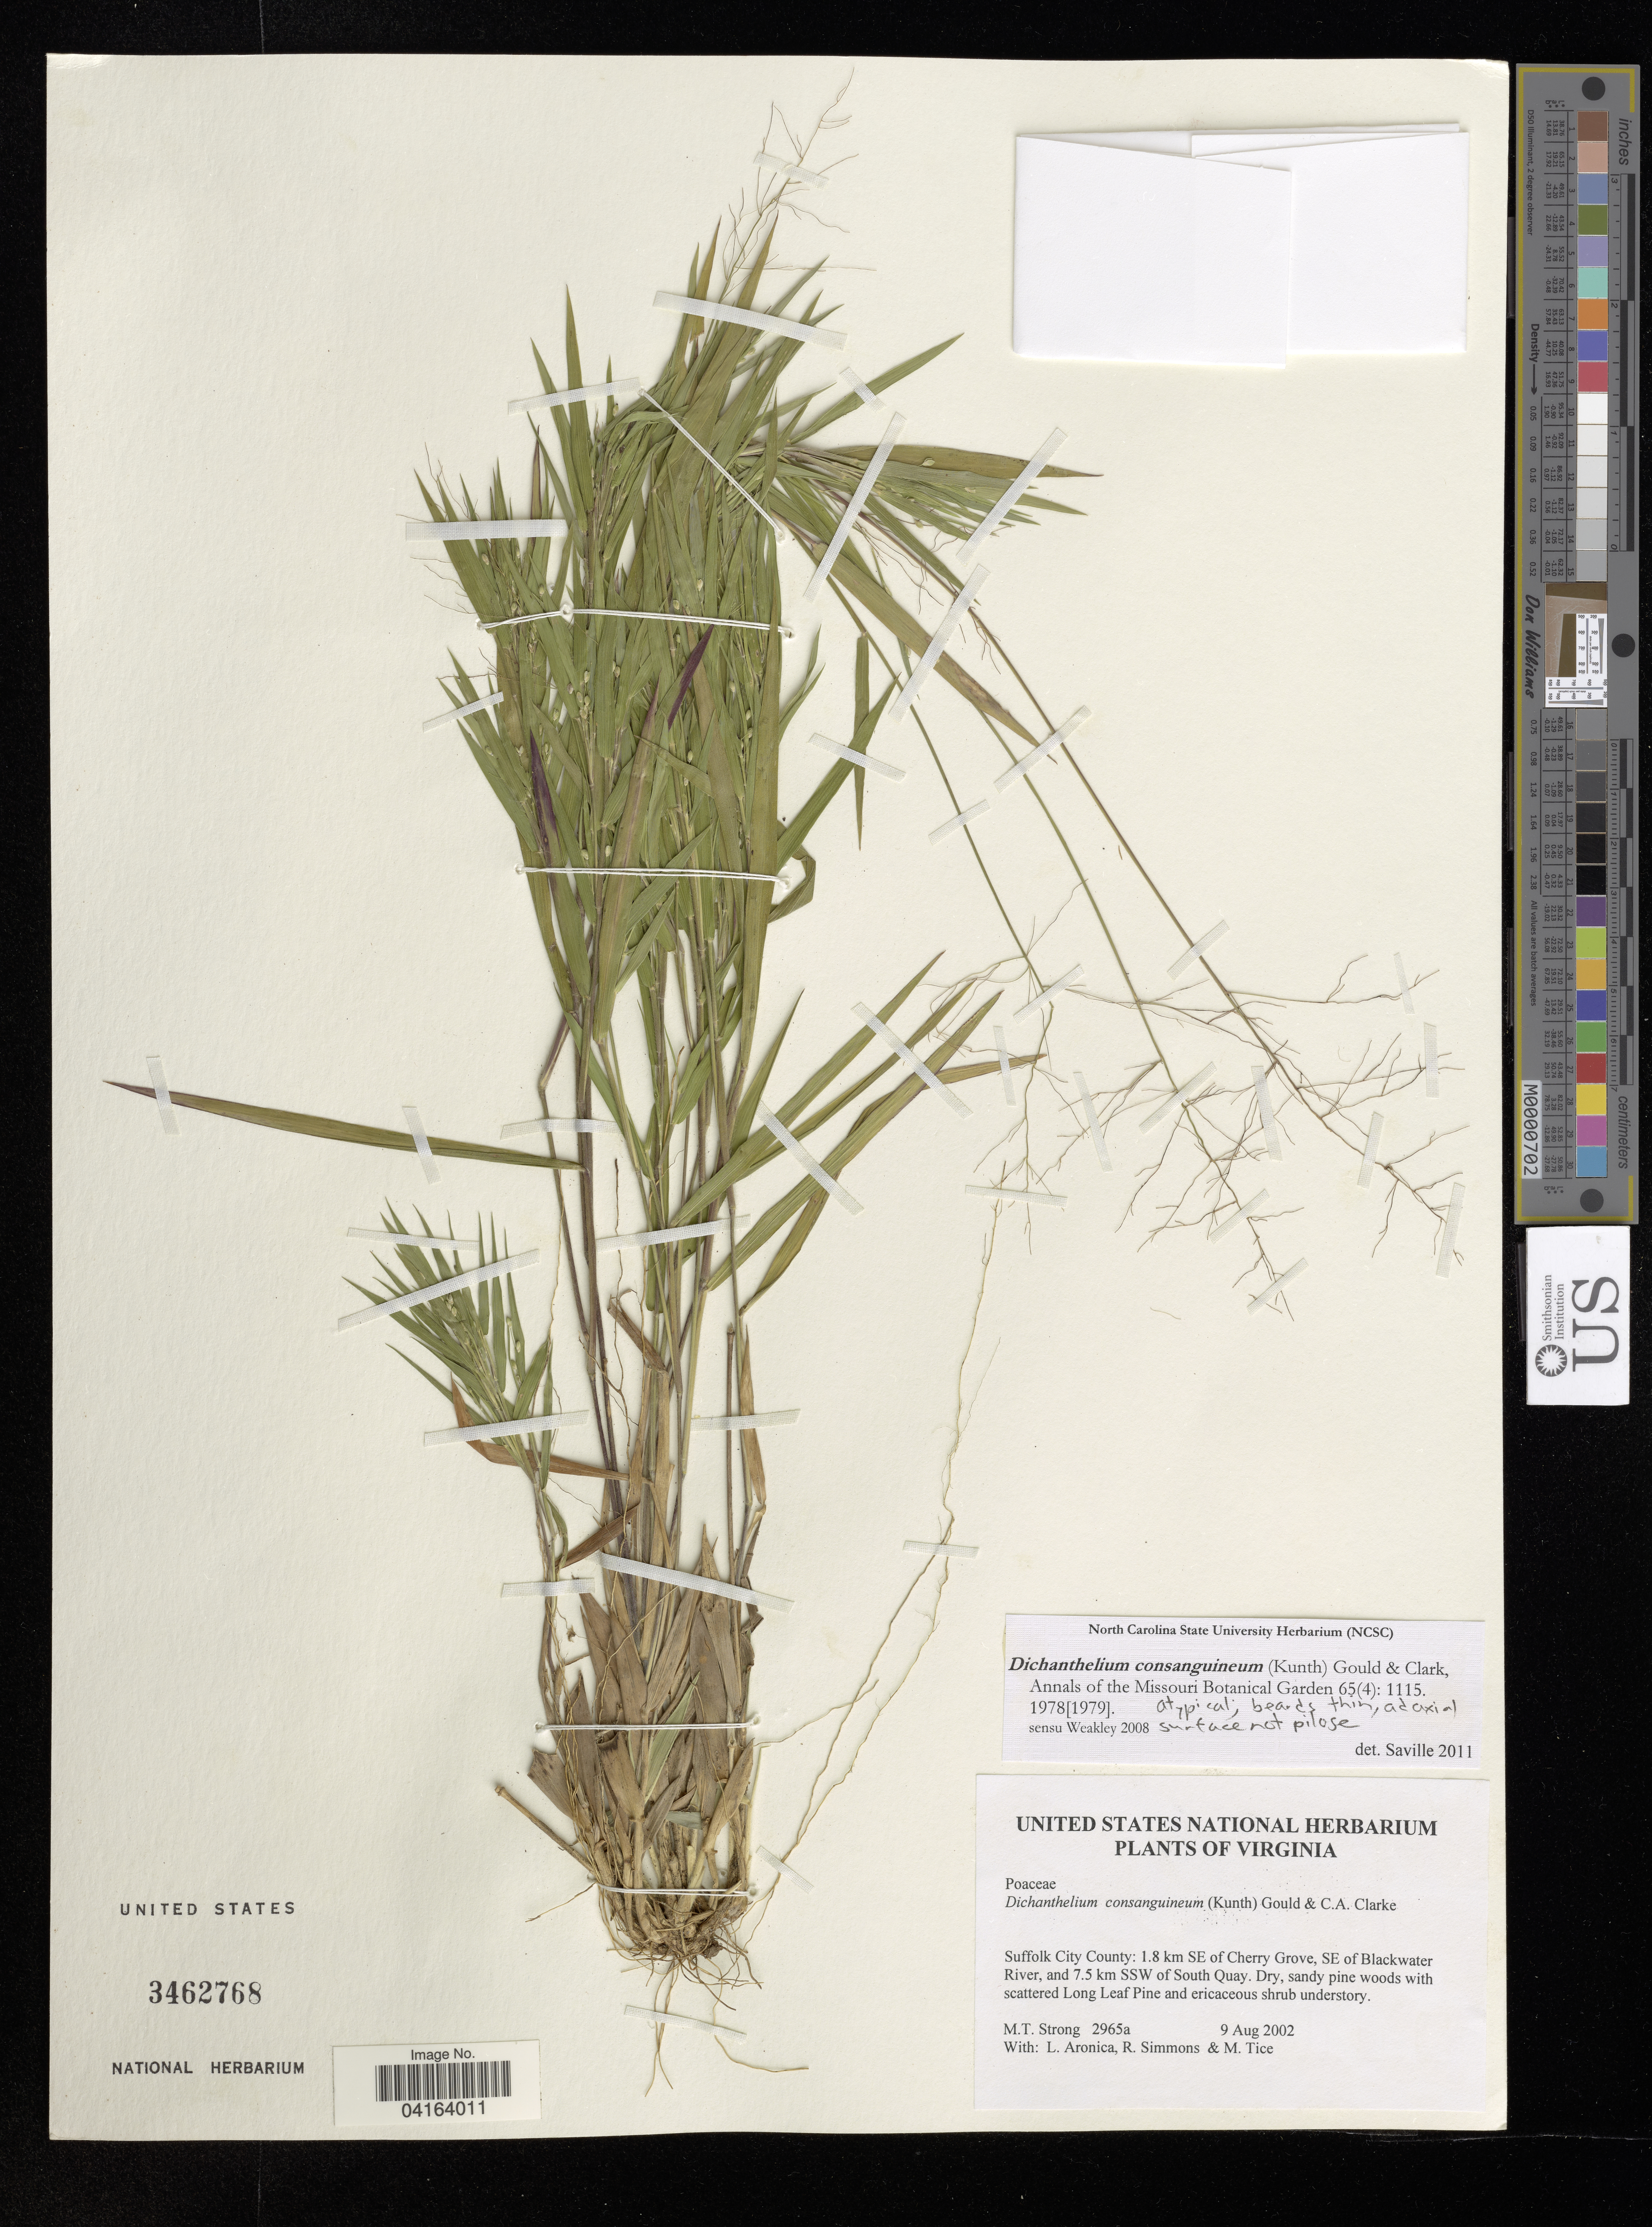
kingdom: Plantae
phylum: Tracheophyta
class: Liliopsida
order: Poales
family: Poaceae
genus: Dichanthelium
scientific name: Dichanthelium consanguineum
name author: (Kunth) Gould & C.A. Clark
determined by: Saville, A. C., (NCSC), North Carolina State University (UNITED STATES)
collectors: M. T. Strong, L. Aronica, R. Simmons & M. Tice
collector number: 2965a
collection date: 2002-08-09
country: United States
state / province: Virginia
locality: Suffolk City County: 1.8 km SE of Cherry Grove, SE of Blackwater River, and 7.5 km SSW of South Quay.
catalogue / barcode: US 3462768